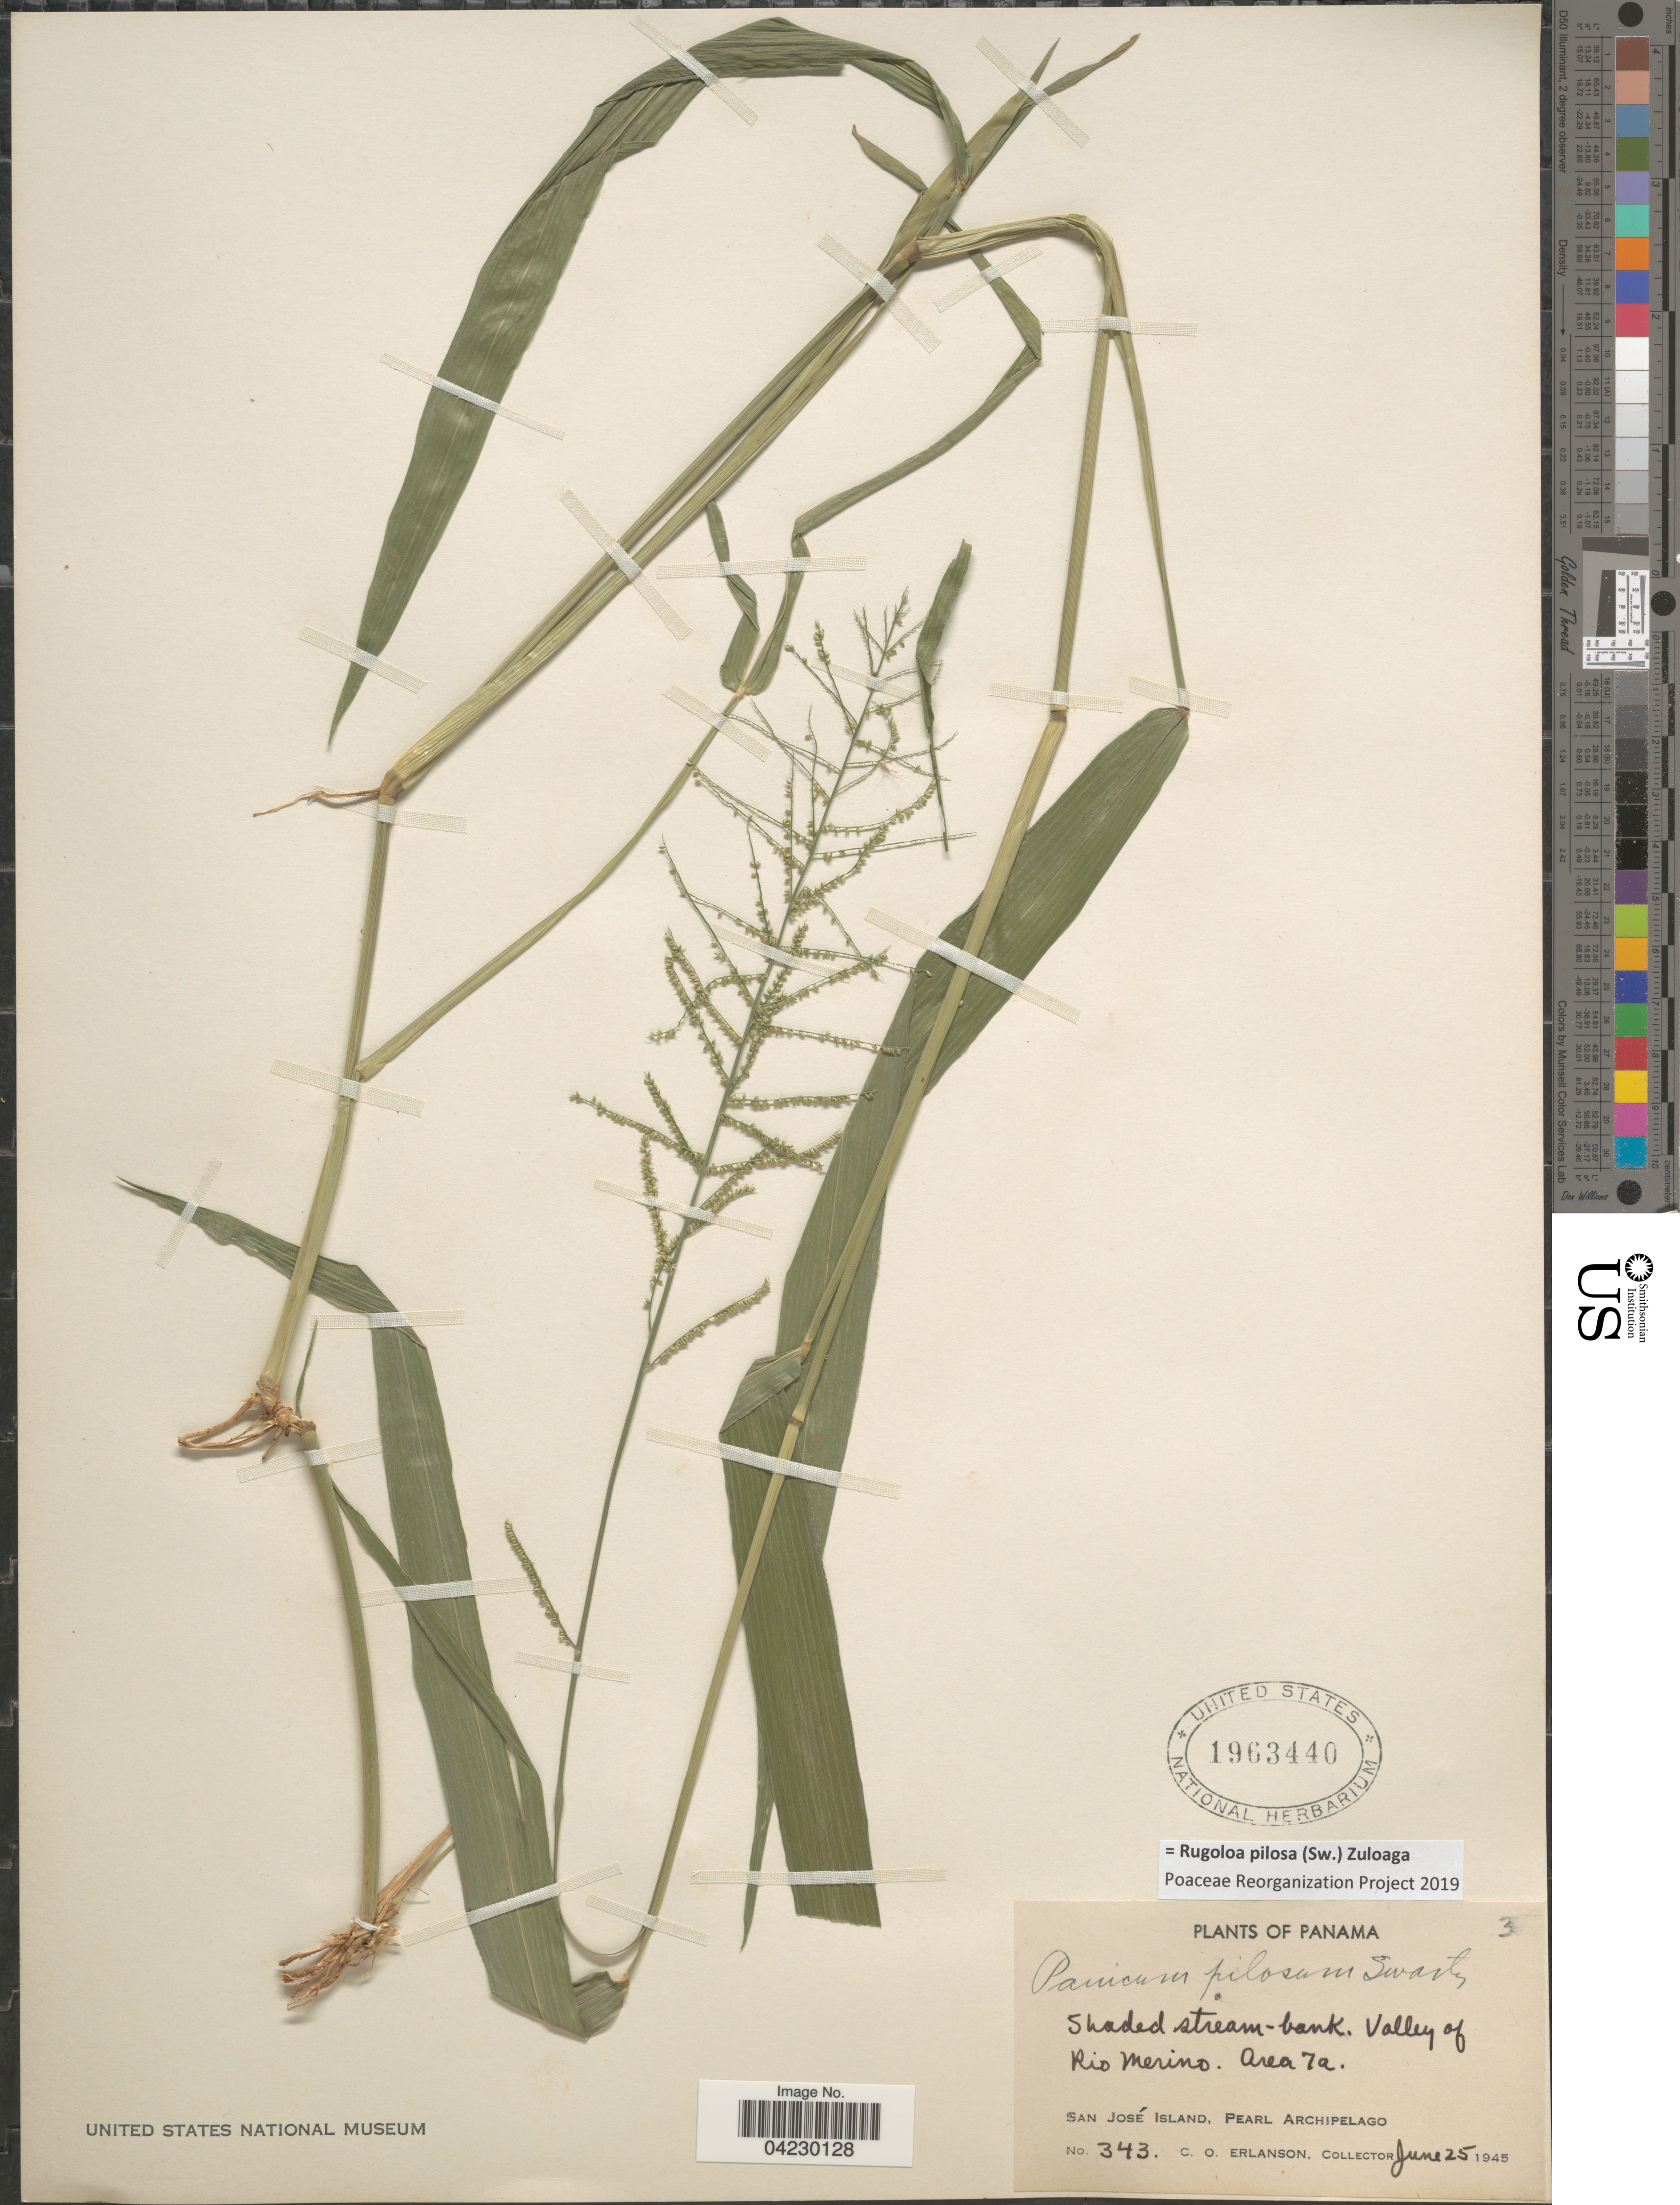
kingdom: Plantae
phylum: Tracheophyta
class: Liliopsida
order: Poales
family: Poaceae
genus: Rugoloa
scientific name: Rugoloa pilosa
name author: (Sw.) Zuloaga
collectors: C. O. Erlanson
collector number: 343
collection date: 1945-06-25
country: Panama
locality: Shaded stream-bank. Valley of Rio Merino. Area 7a. San José Island, Pearl Archipelago.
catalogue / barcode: US 1963440